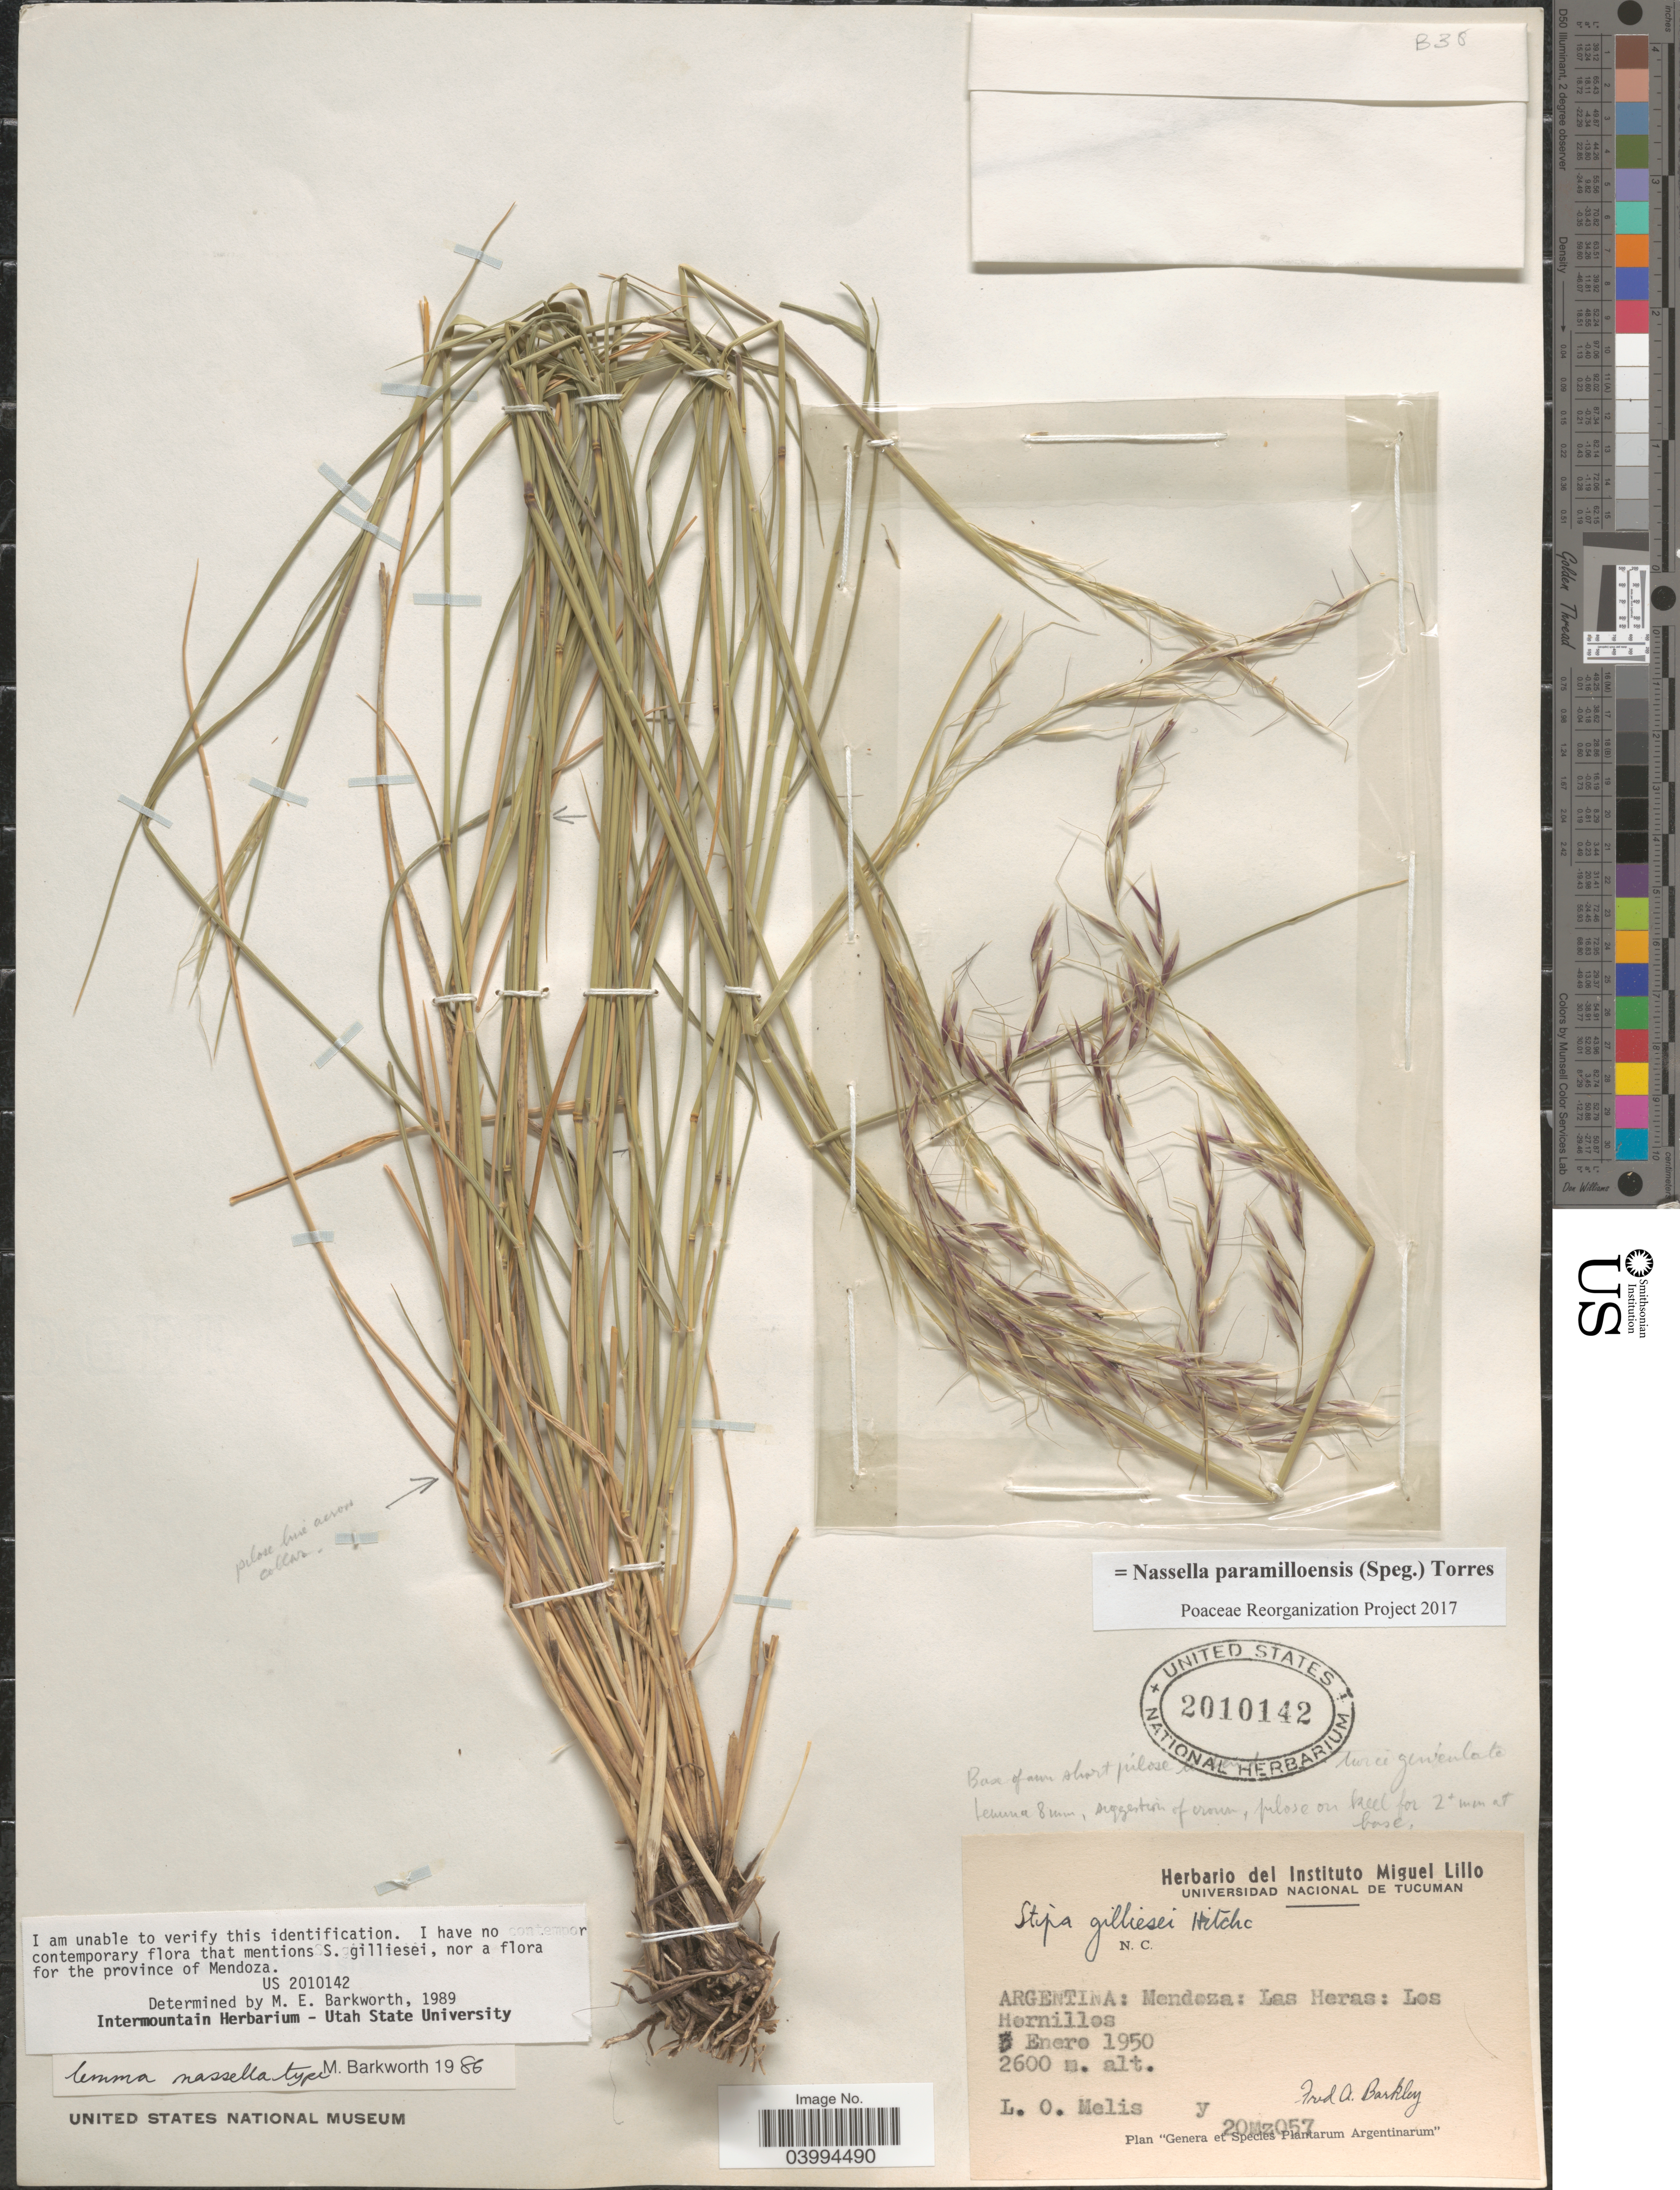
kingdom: Plantae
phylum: Tracheophyta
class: Liliopsida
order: Poales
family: Poaceae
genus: Nassella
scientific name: Nassella paramilloensis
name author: (Speg.) Torres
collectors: L. Melis & F. A. Barkley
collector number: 20Mz057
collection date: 1950-01-03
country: Argentina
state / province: Mendoza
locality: Las Heras: Los Hornillos.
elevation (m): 2600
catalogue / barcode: US 2010142